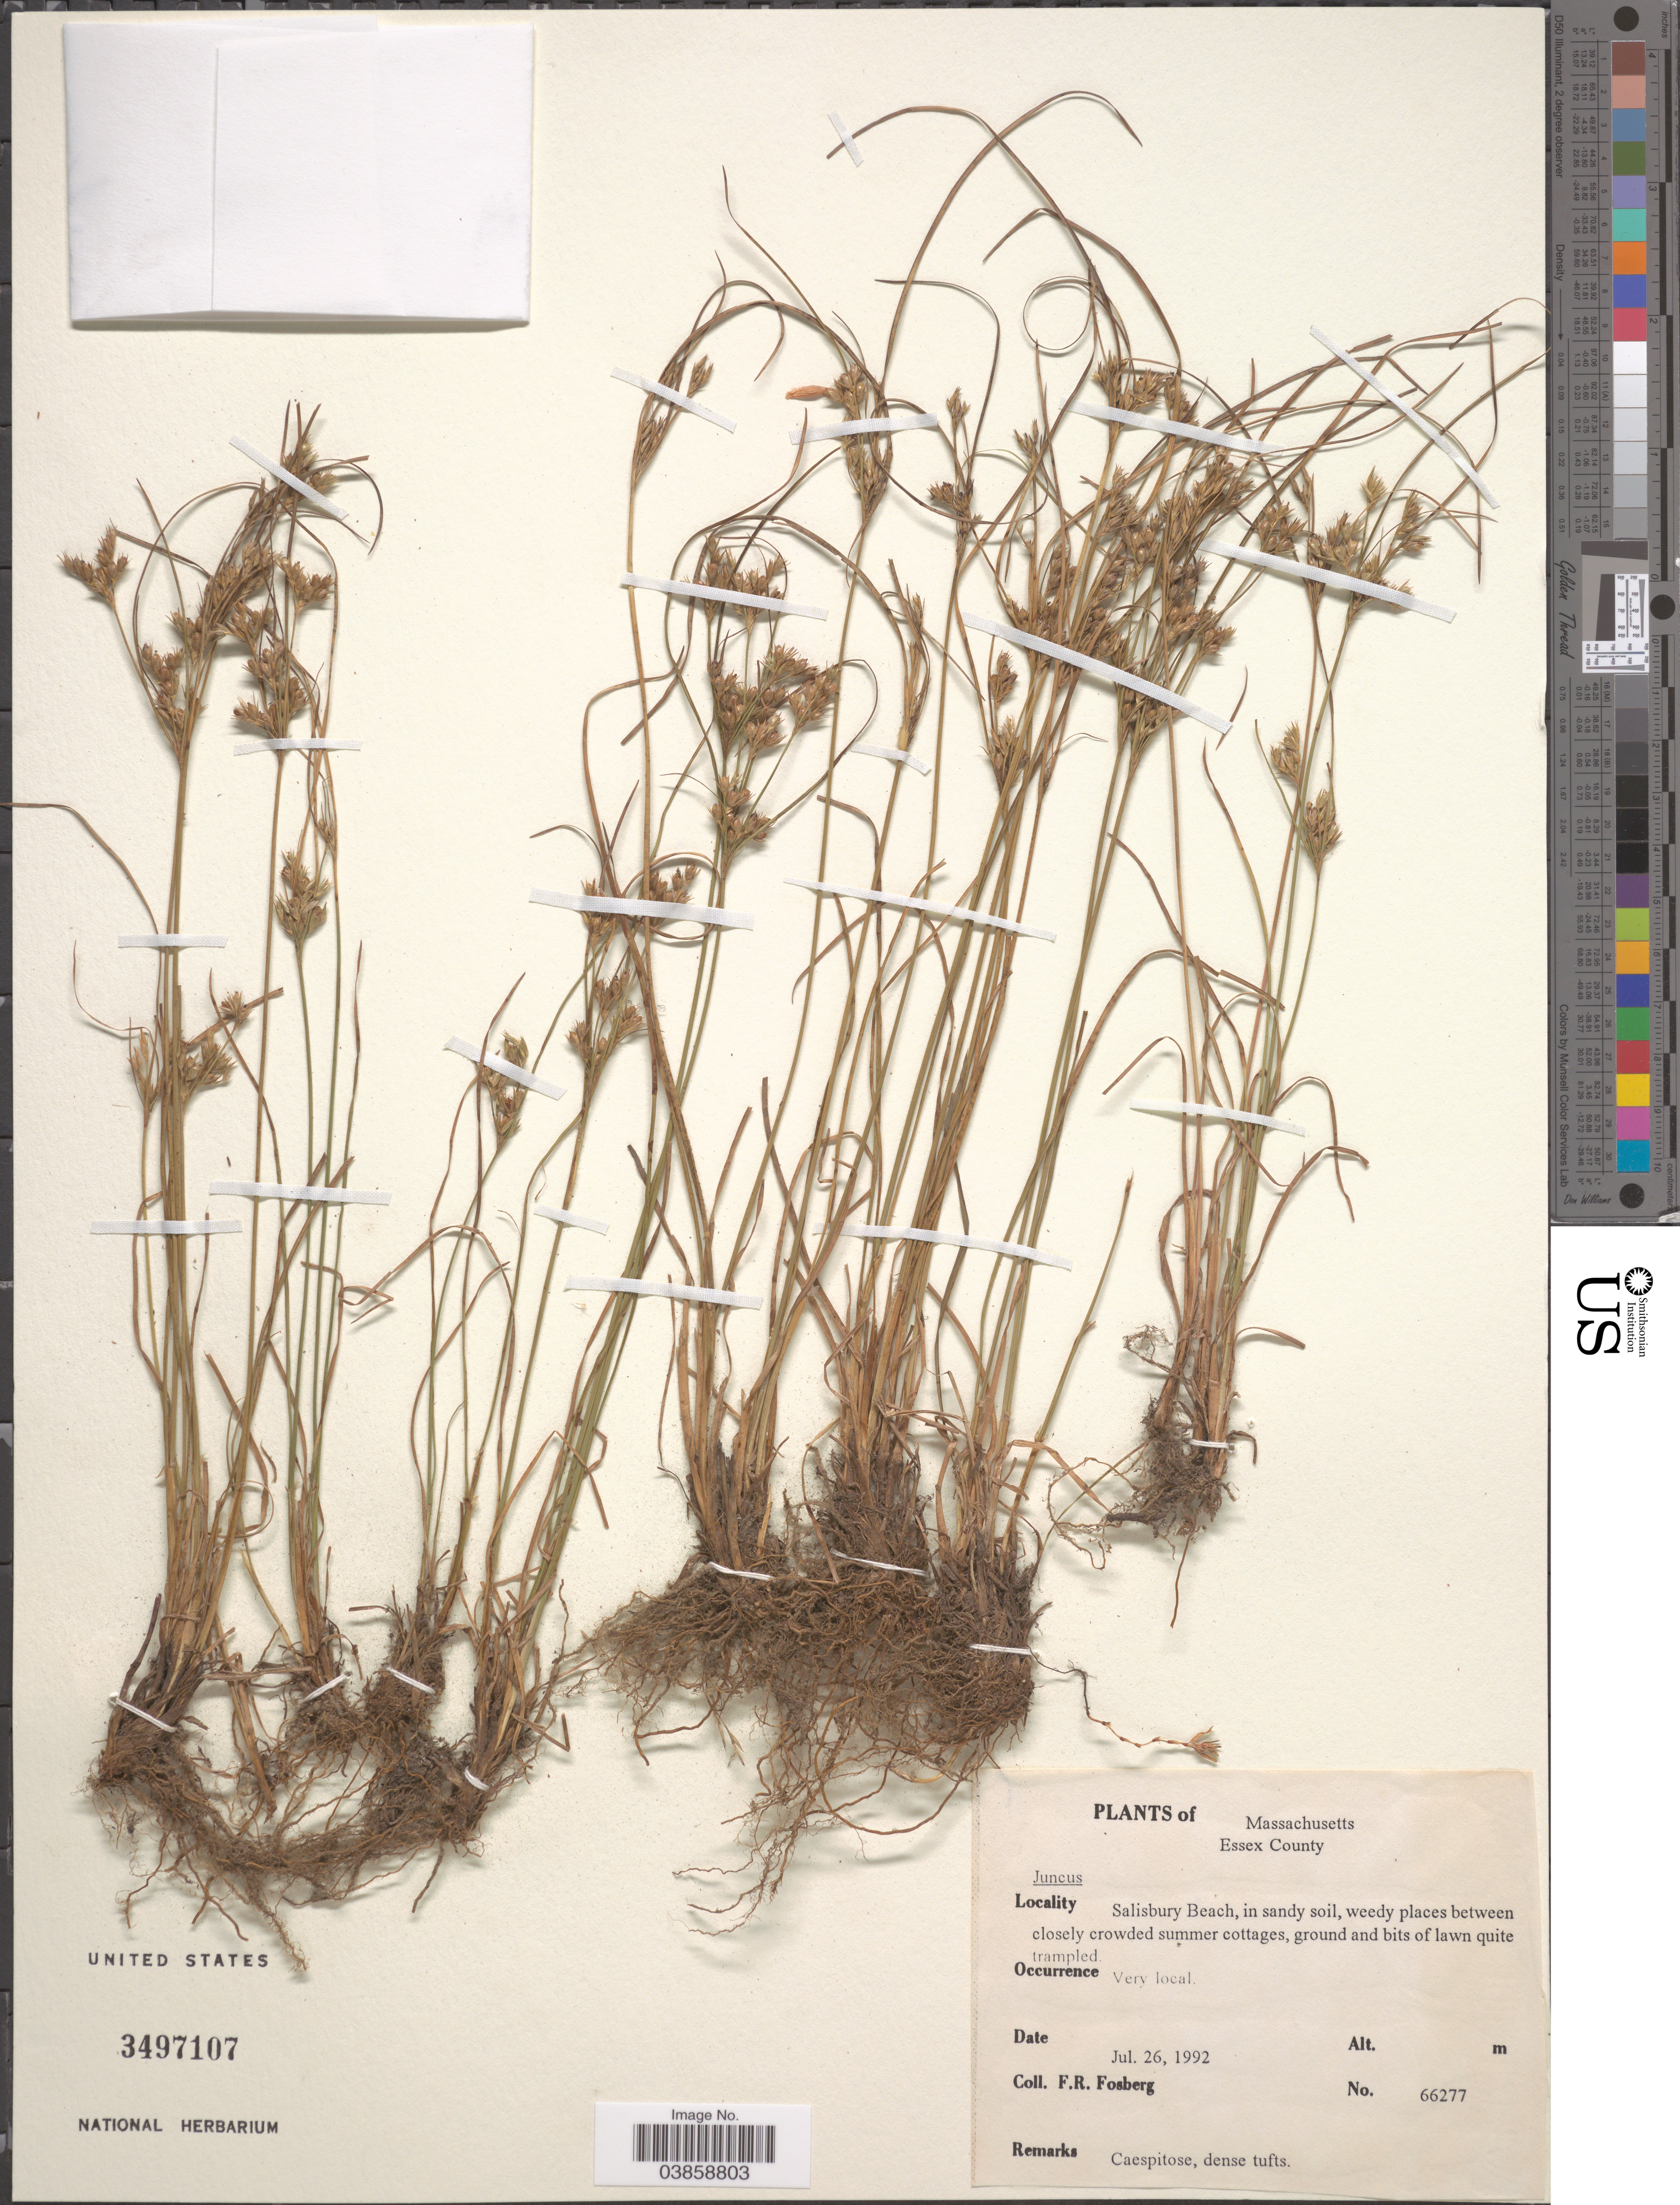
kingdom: Plantae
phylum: Tracheophyta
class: Liliopsida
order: Poales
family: Juncaceae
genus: Juncus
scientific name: Juncus sp.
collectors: F. R. Fosberg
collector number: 66277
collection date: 1992-07-26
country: United States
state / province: Massachusetts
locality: Essex County. Salisbury Beach.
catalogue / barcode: US 3497107